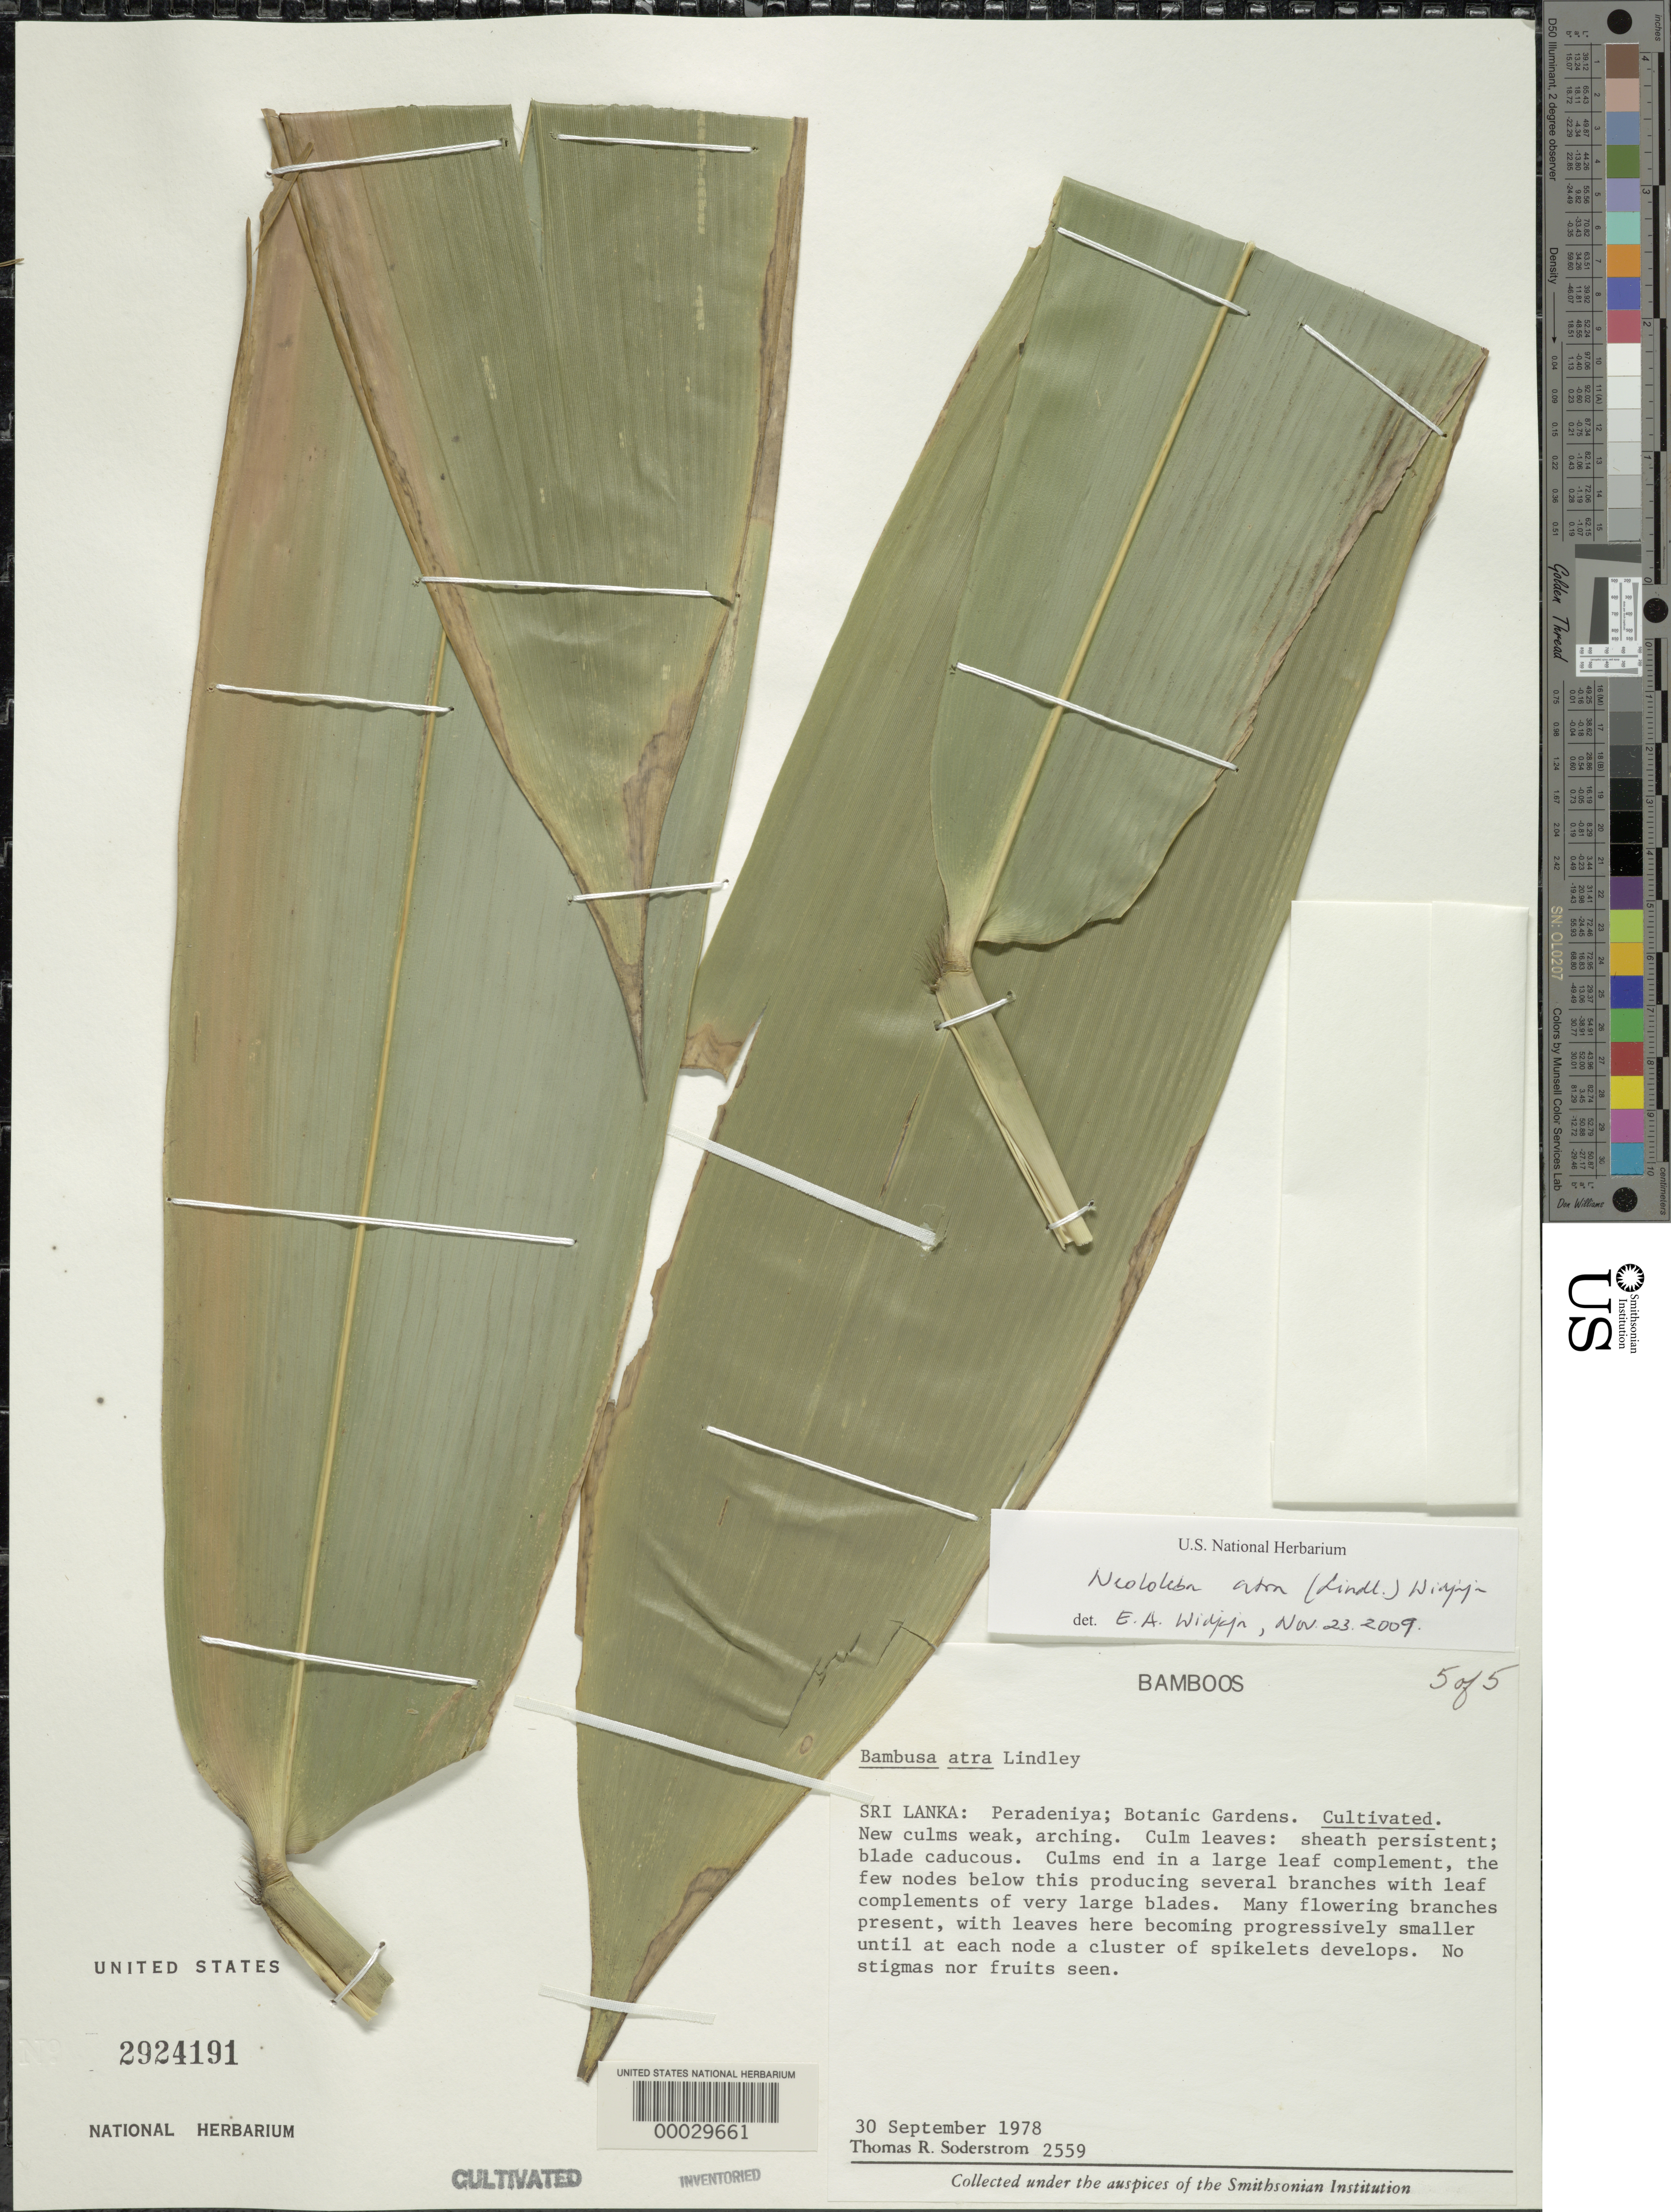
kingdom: Plantae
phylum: Tracheophyta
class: Liliopsida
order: Poales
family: Poaceae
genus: Neololeba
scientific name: Neololeba atra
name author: (Lindl.) Widjaja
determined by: Widjaja, E. A.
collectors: T. R. Soderstrom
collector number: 2559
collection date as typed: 30 Sep 1978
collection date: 1978-09-30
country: Sri Lanka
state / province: Central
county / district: Kandy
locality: Peradeniya; Botanic Gardens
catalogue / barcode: US 2924191